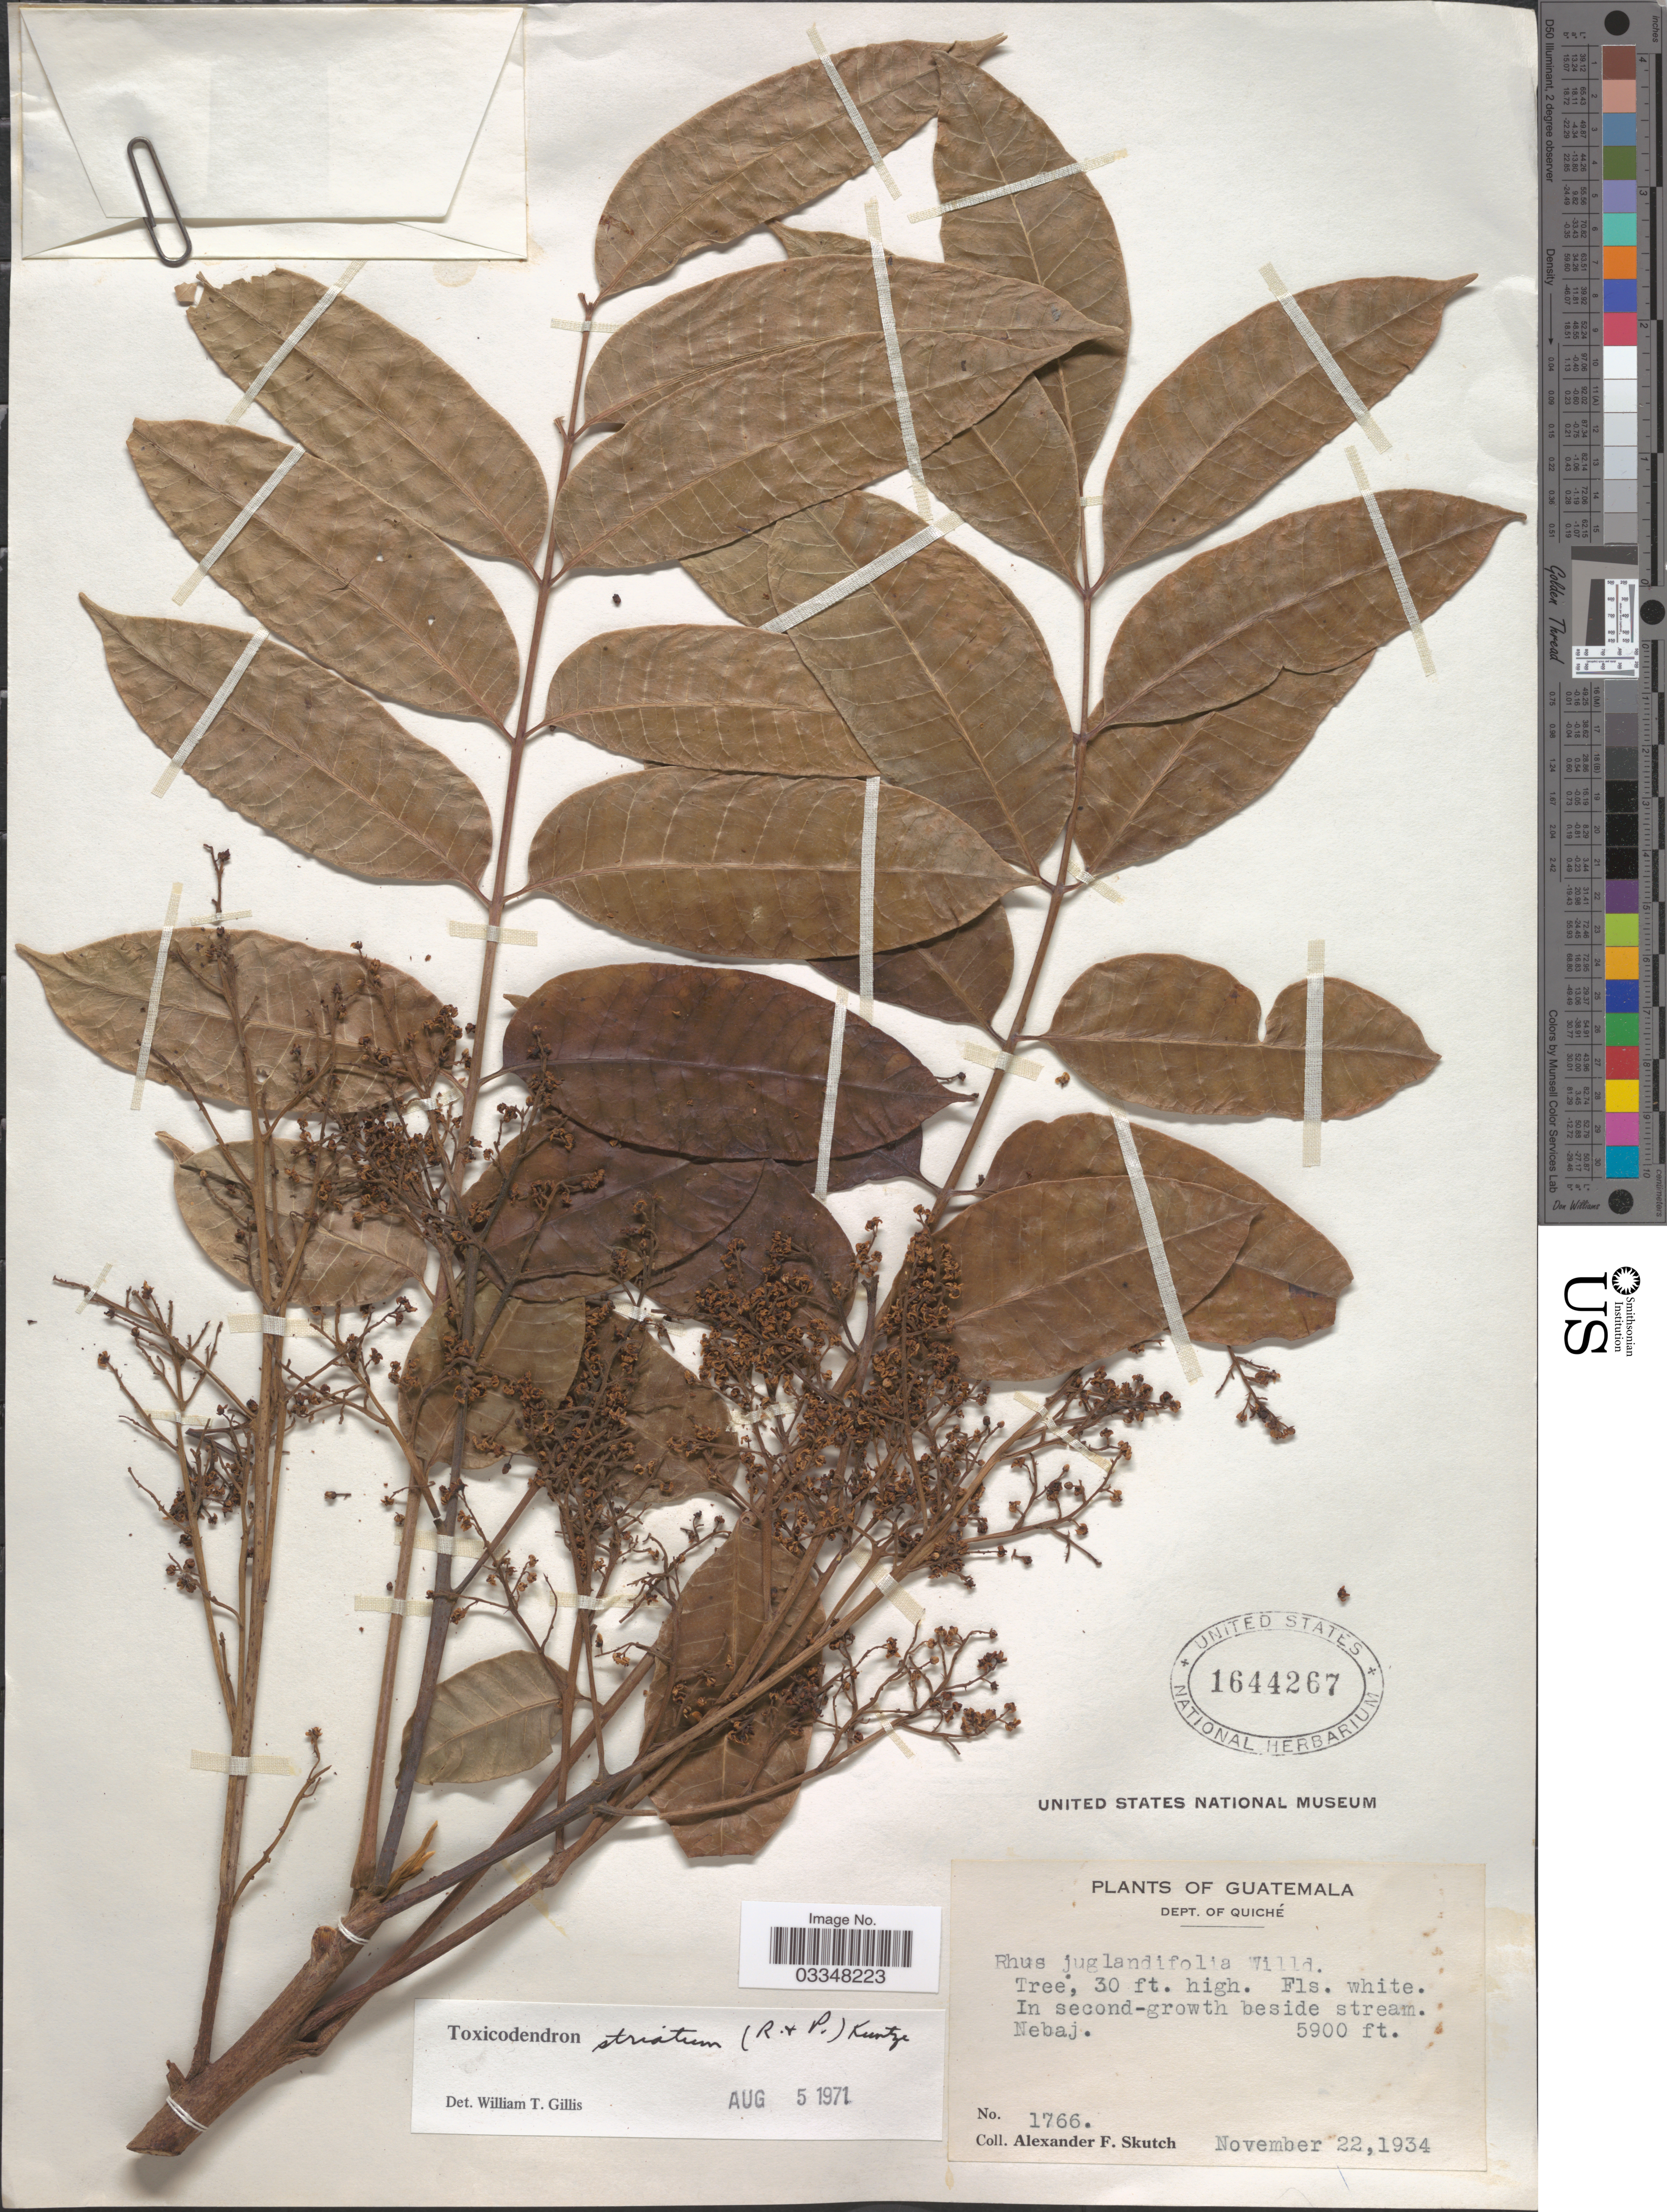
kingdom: Plantae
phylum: Tracheophyta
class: Magnoliopsida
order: Sapindales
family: Anacardiaceae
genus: Toxicodendron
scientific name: Toxicodendron striatum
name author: (Ruiz & Pav.) Kuntze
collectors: A. F. Skutch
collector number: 1766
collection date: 1934-11-22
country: Guatemala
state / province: El Quiché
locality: Dept. of Quiché. Nebaj.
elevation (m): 1798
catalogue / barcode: US 1644267